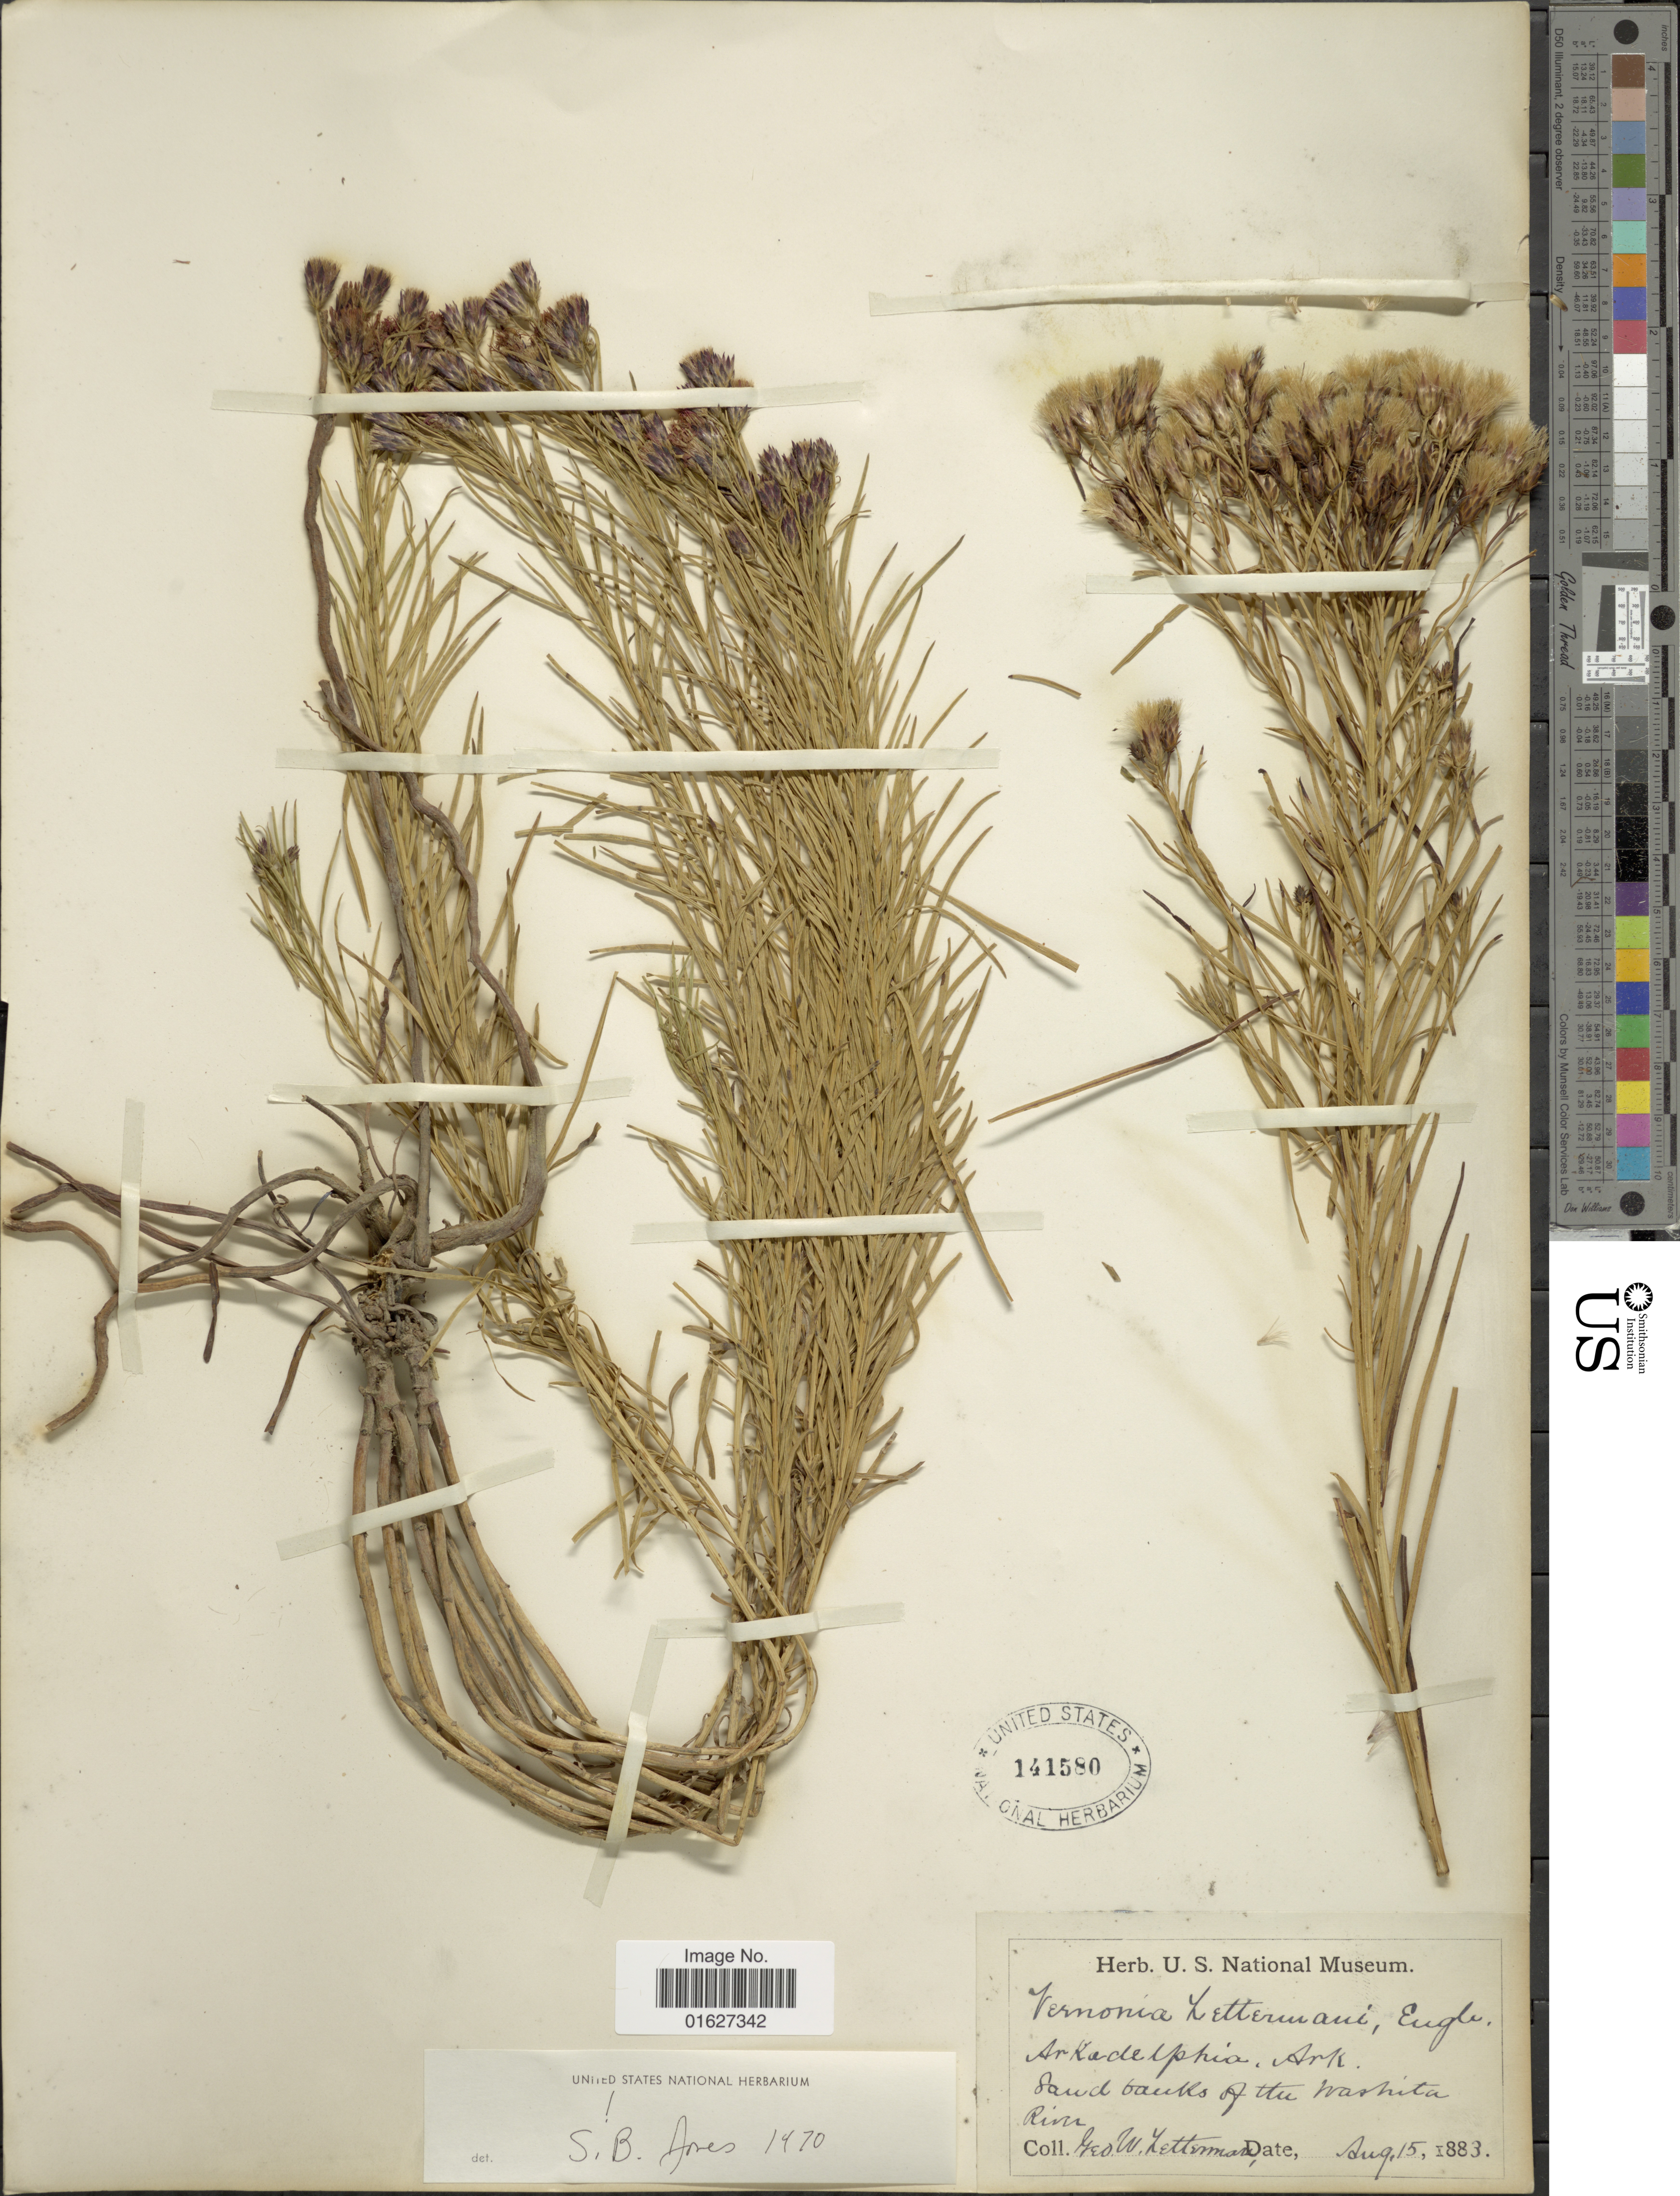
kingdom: Plantae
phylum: Tracheophyta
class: Magnoliopsida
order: Asterales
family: Asteraceae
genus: Vernonia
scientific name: Vernonia lettermannii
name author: Engelm. ex A. Gray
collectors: G. W. Letterman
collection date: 1883-08-15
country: United States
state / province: Arkansas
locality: Arkadelphia. Ark. Sand banks of the Washita River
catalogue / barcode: US 141580